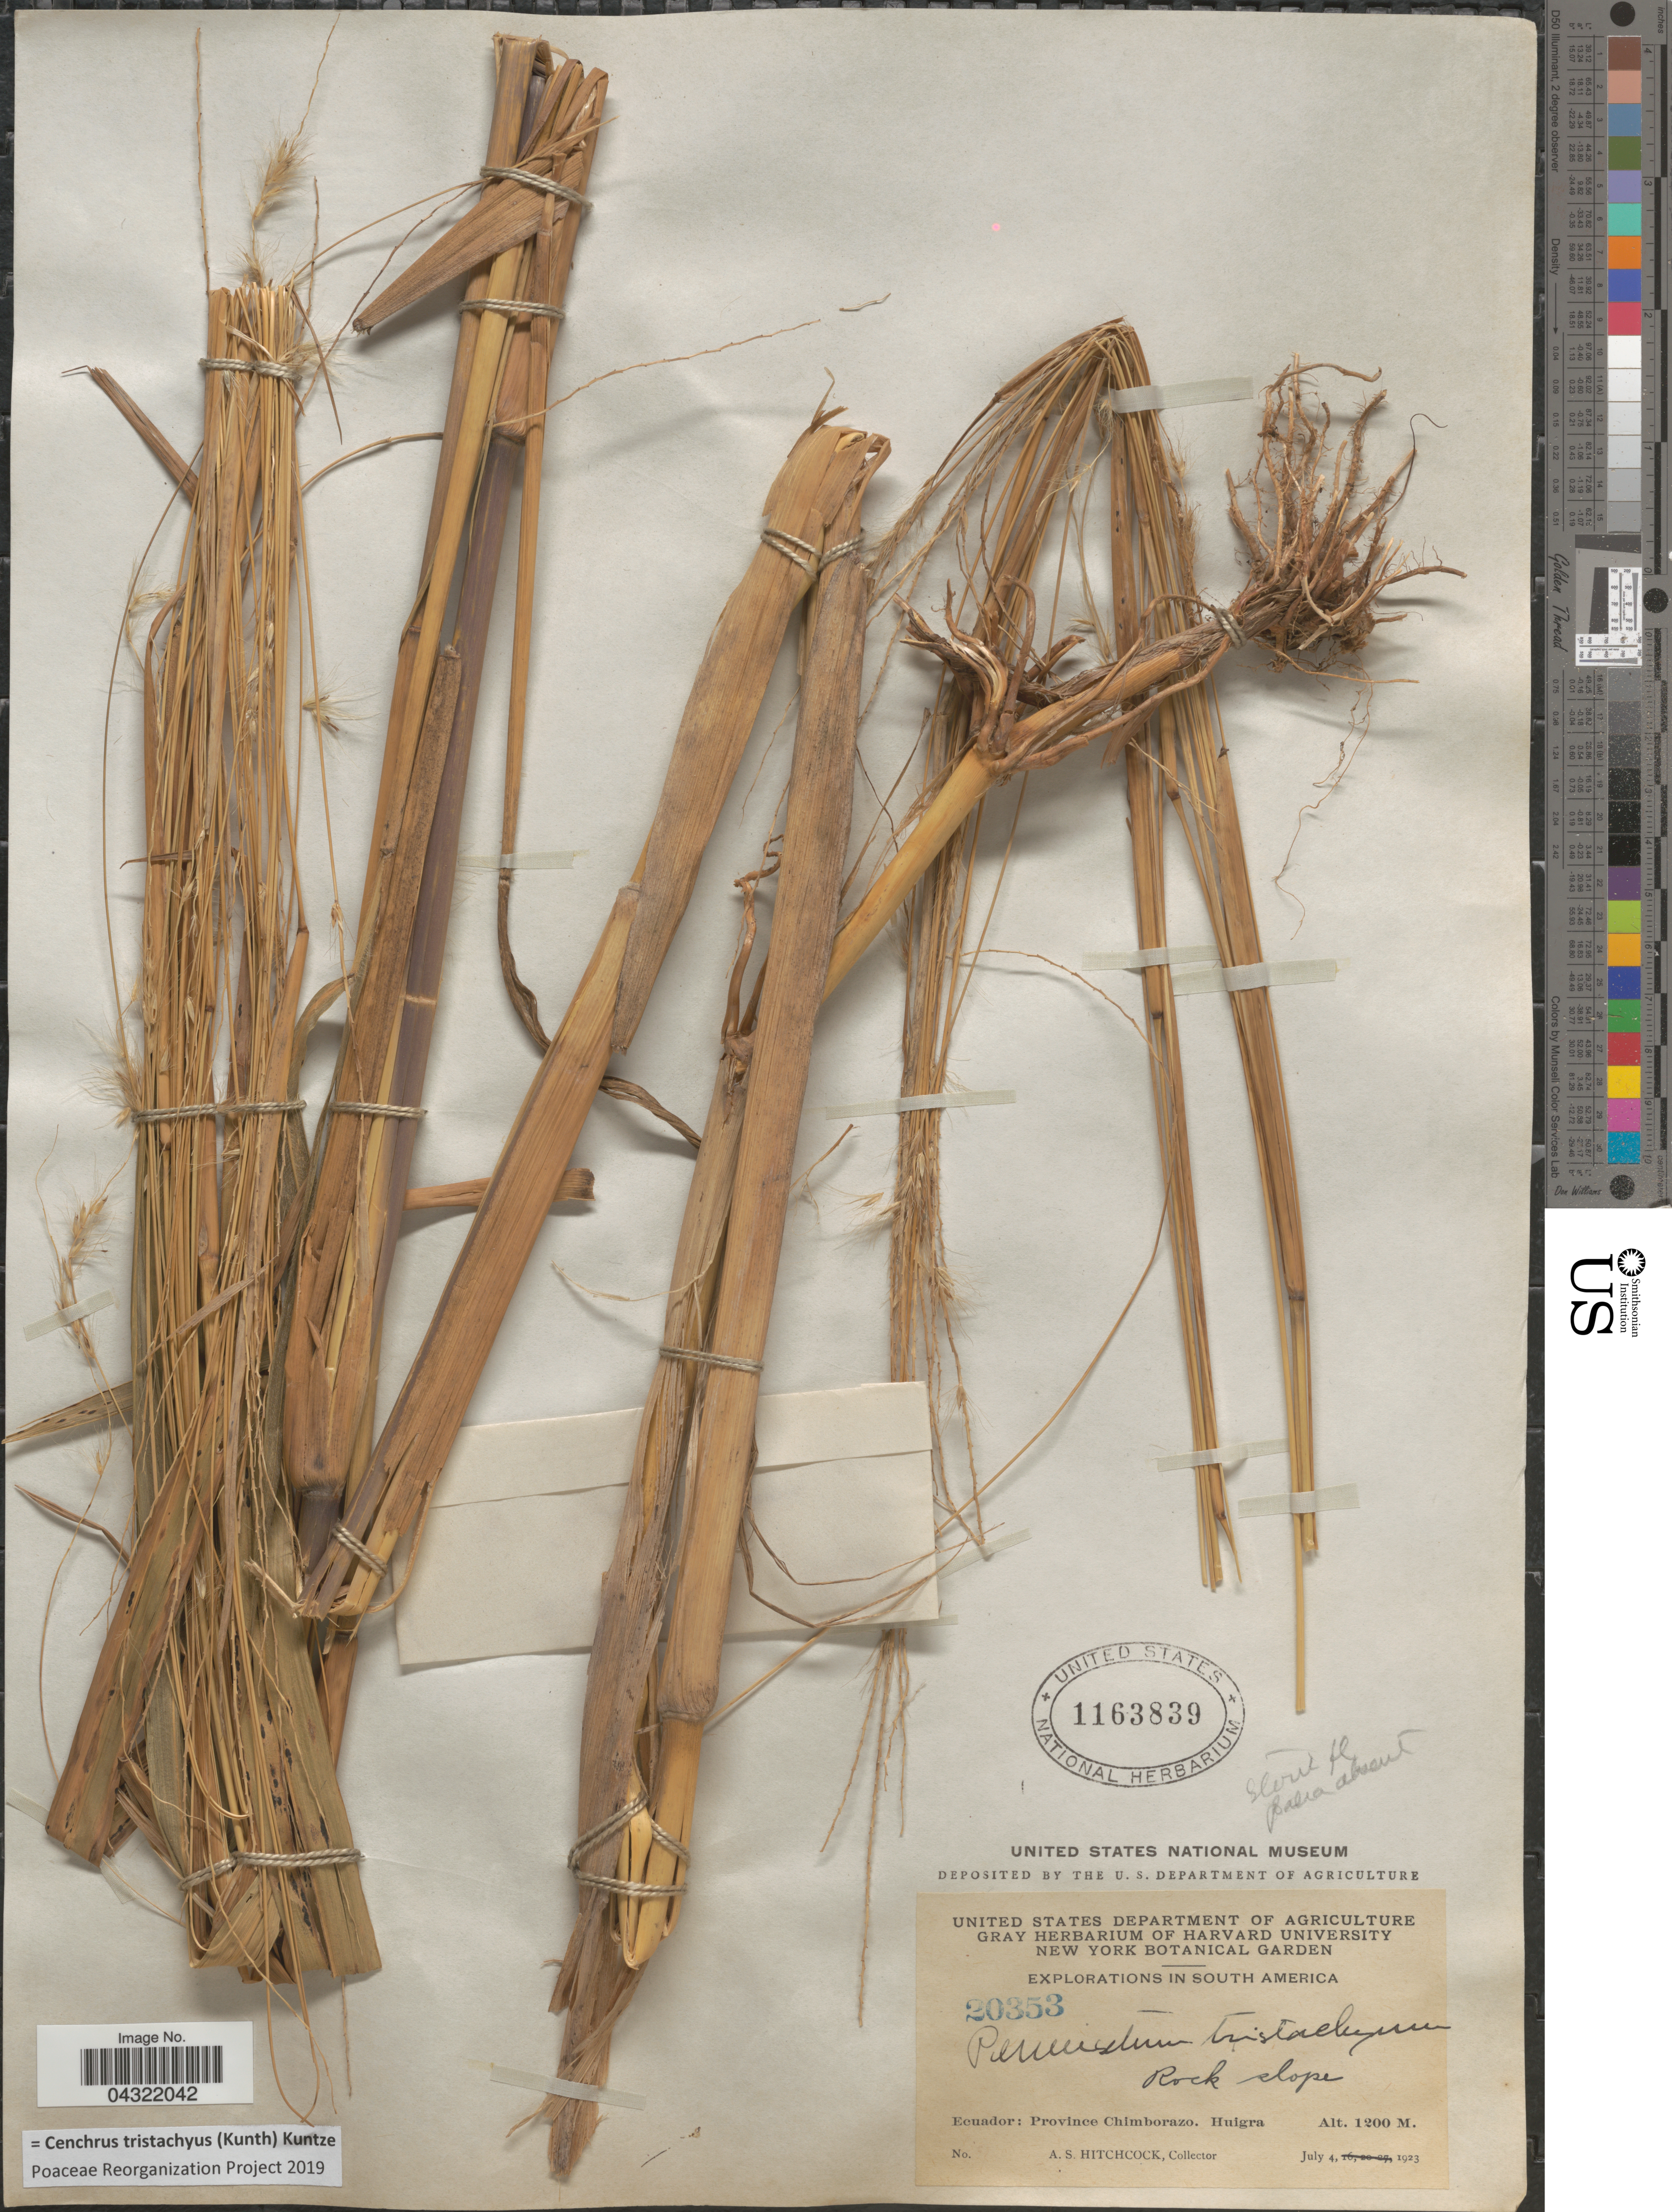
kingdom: Plantae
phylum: Tracheophyta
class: Liliopsida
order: Poales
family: Poaceae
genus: Cenchrus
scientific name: Cenchrus tristachyus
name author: (Kunth) Kuntze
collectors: A. S. Hitchcock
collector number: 20353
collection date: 1923-07-04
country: Ecuador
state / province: Chimborazo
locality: Explorations in South America. Rock slope. Huigra.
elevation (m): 1200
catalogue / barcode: US 1163839